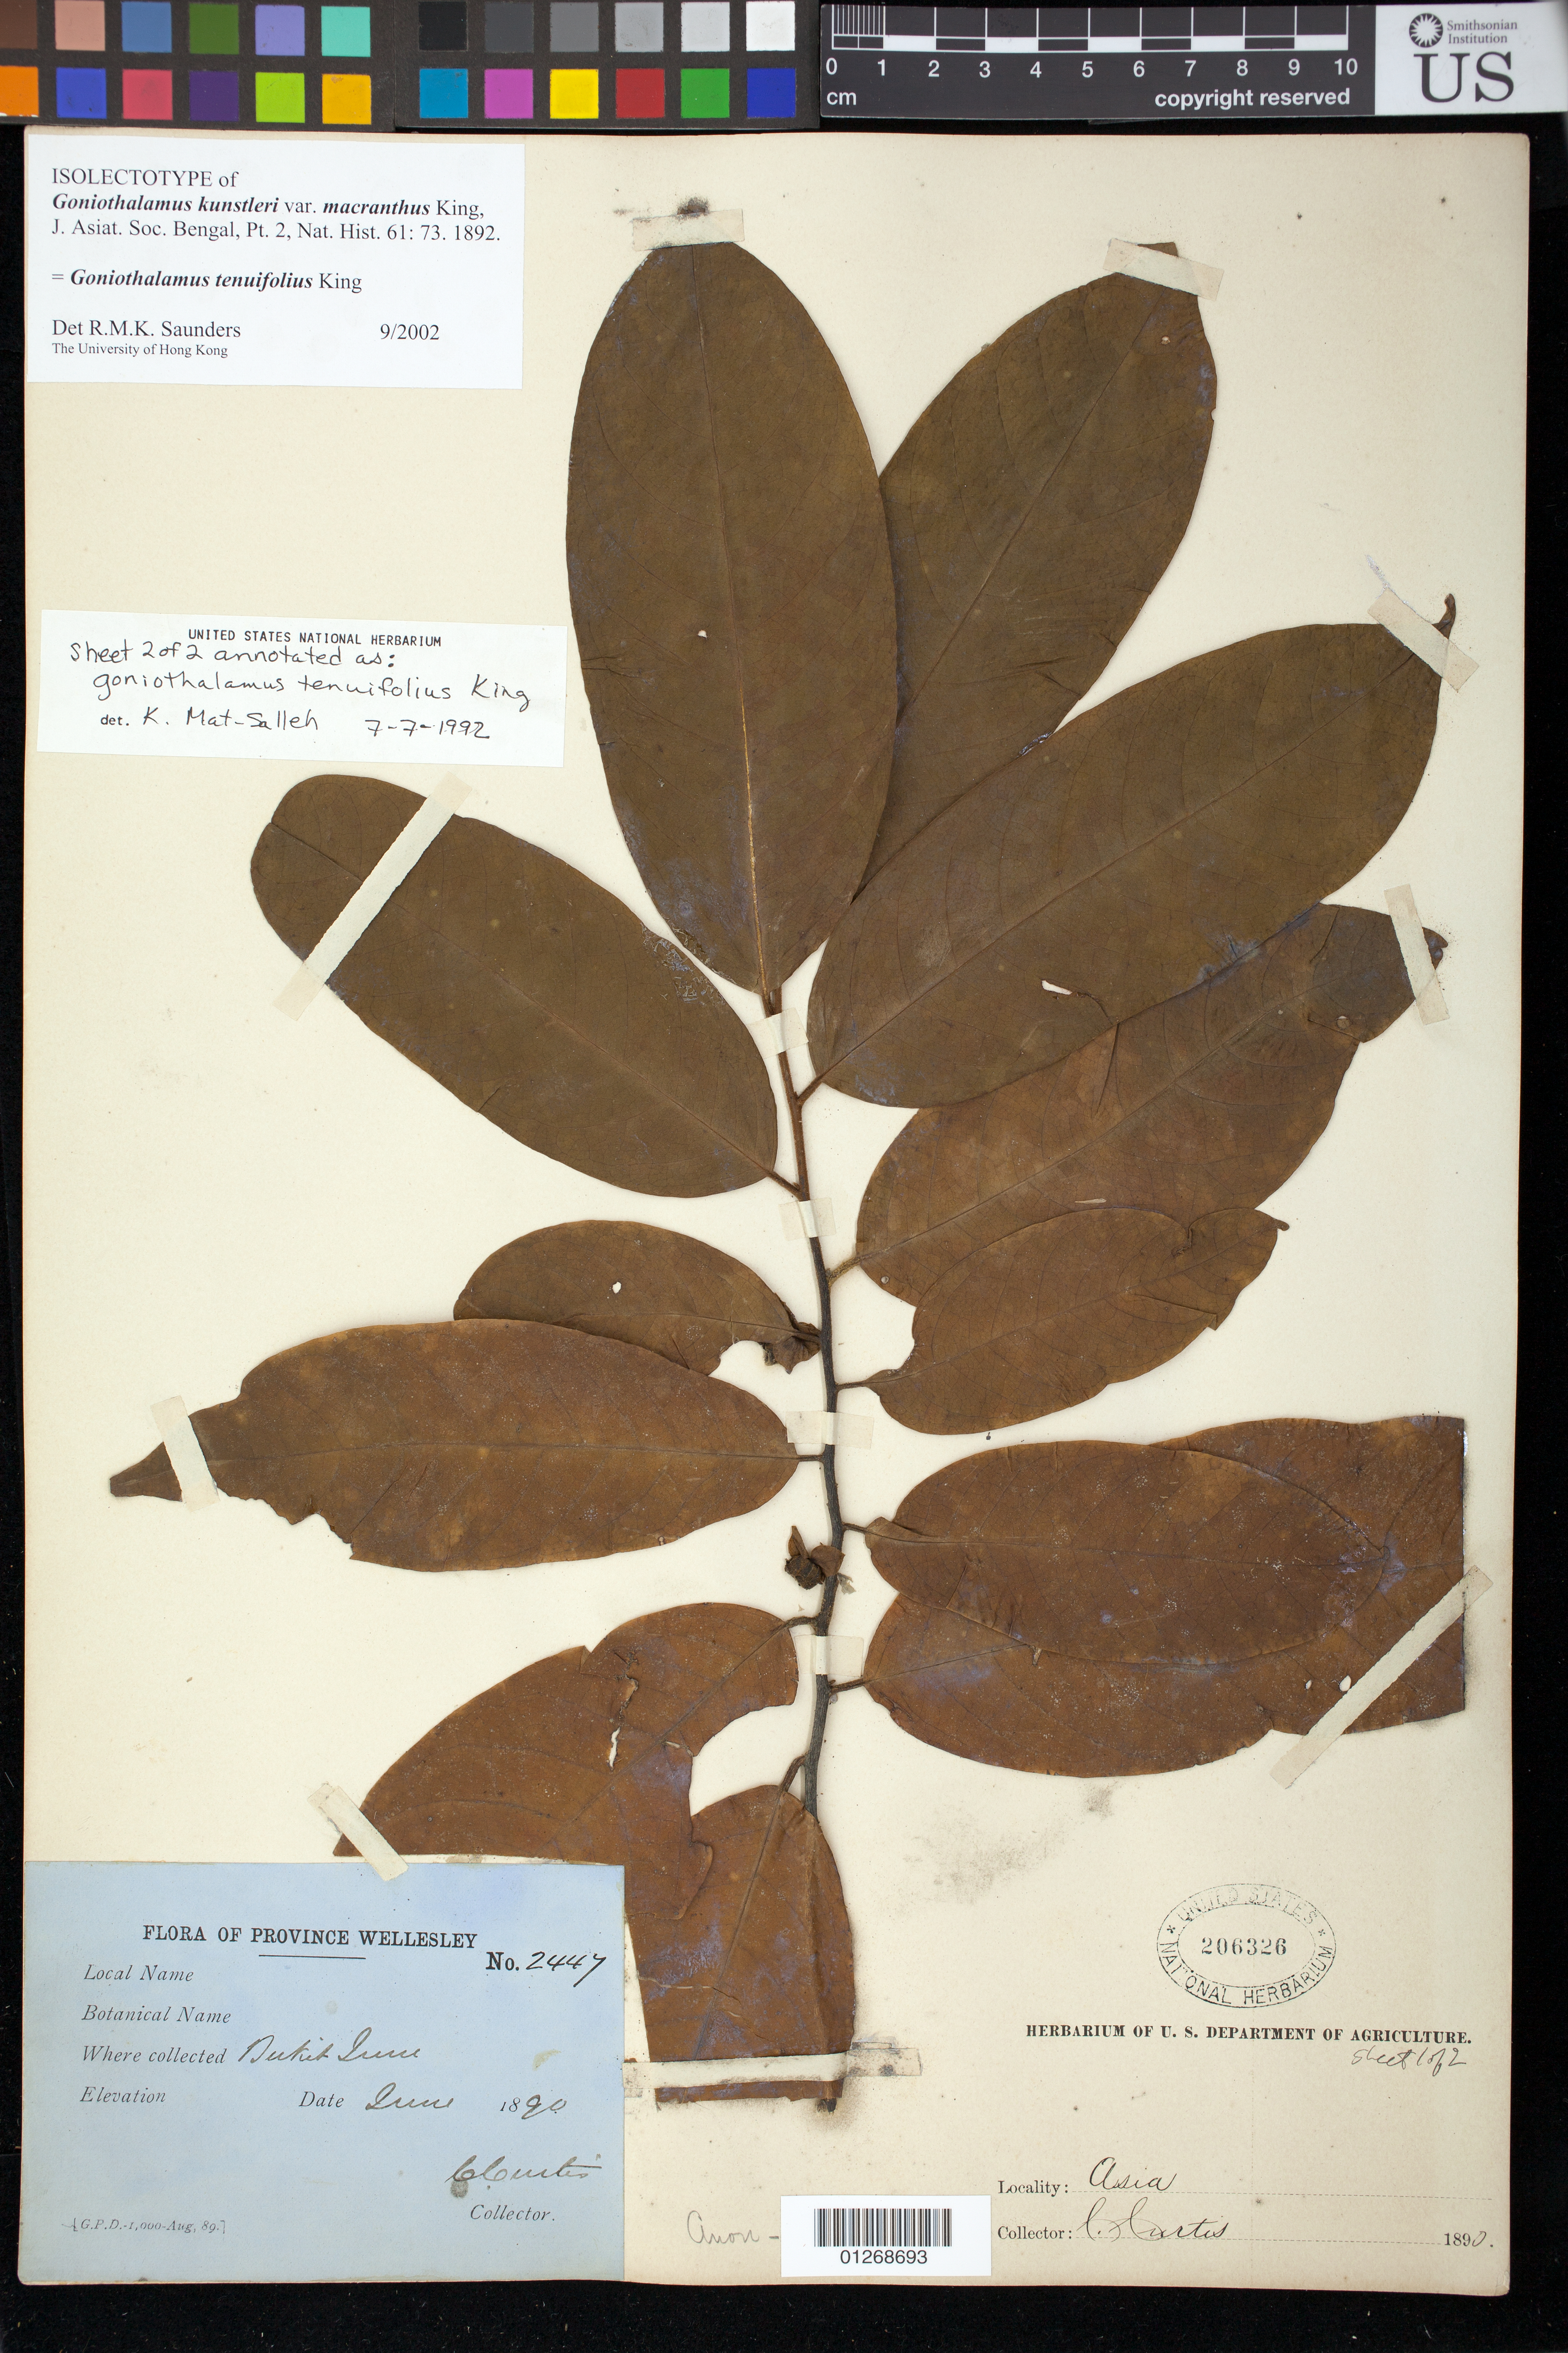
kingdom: Plantae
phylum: Tracheophyta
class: Magnoliopsida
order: Magnoliales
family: Annonaceae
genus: Goniothalamus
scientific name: Goniothalamus kunstleri var. macranthus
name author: King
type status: Isolectotype; Isosyntype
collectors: C. Curtis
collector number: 2447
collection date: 1890-06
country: Malaysia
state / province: Pinang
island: Malay Peninsula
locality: Province Wellesley, Bukit Juru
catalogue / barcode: US 206326